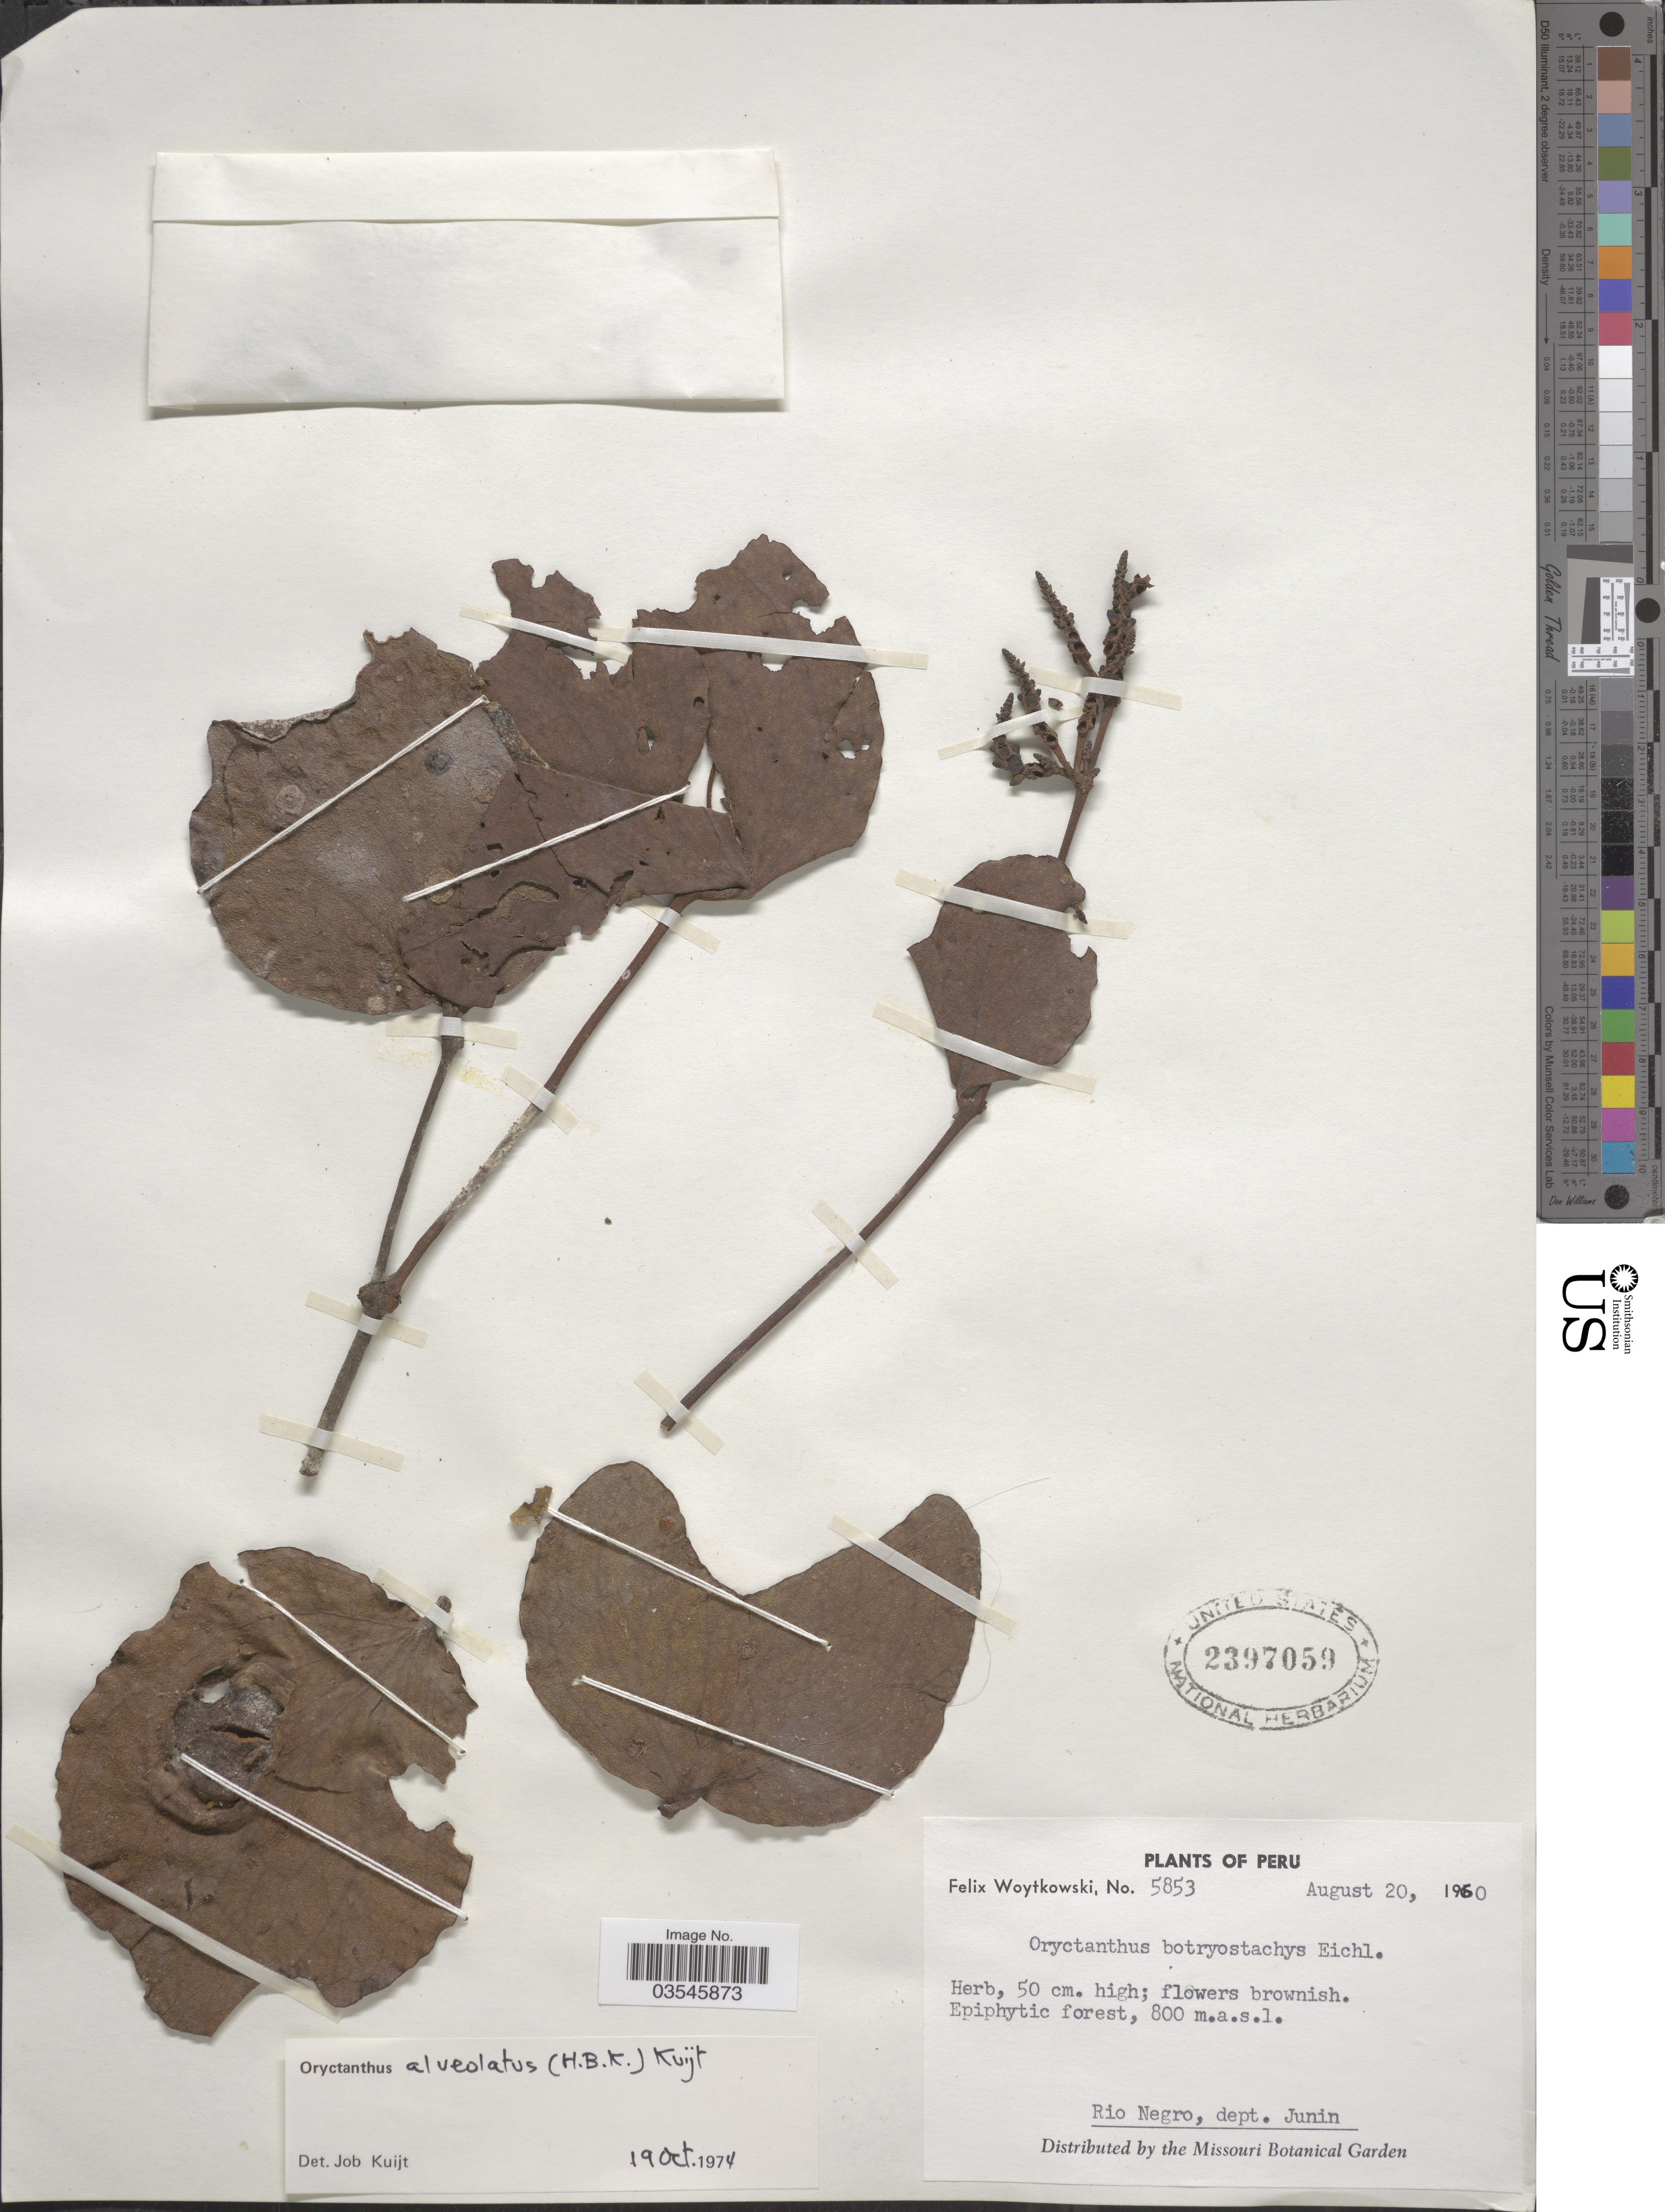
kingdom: Plantae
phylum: Tracheophyta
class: Magnoliopsida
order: Santalales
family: Loranthaceae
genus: Oryctanthus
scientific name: Oryctanthus alveolatus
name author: (Kunth) Kuijt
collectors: F. Woytkowski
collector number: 5853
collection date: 1960-08-20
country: Peru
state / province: Junín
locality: Rio Negro, dept. Junin.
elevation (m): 800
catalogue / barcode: US 2397059